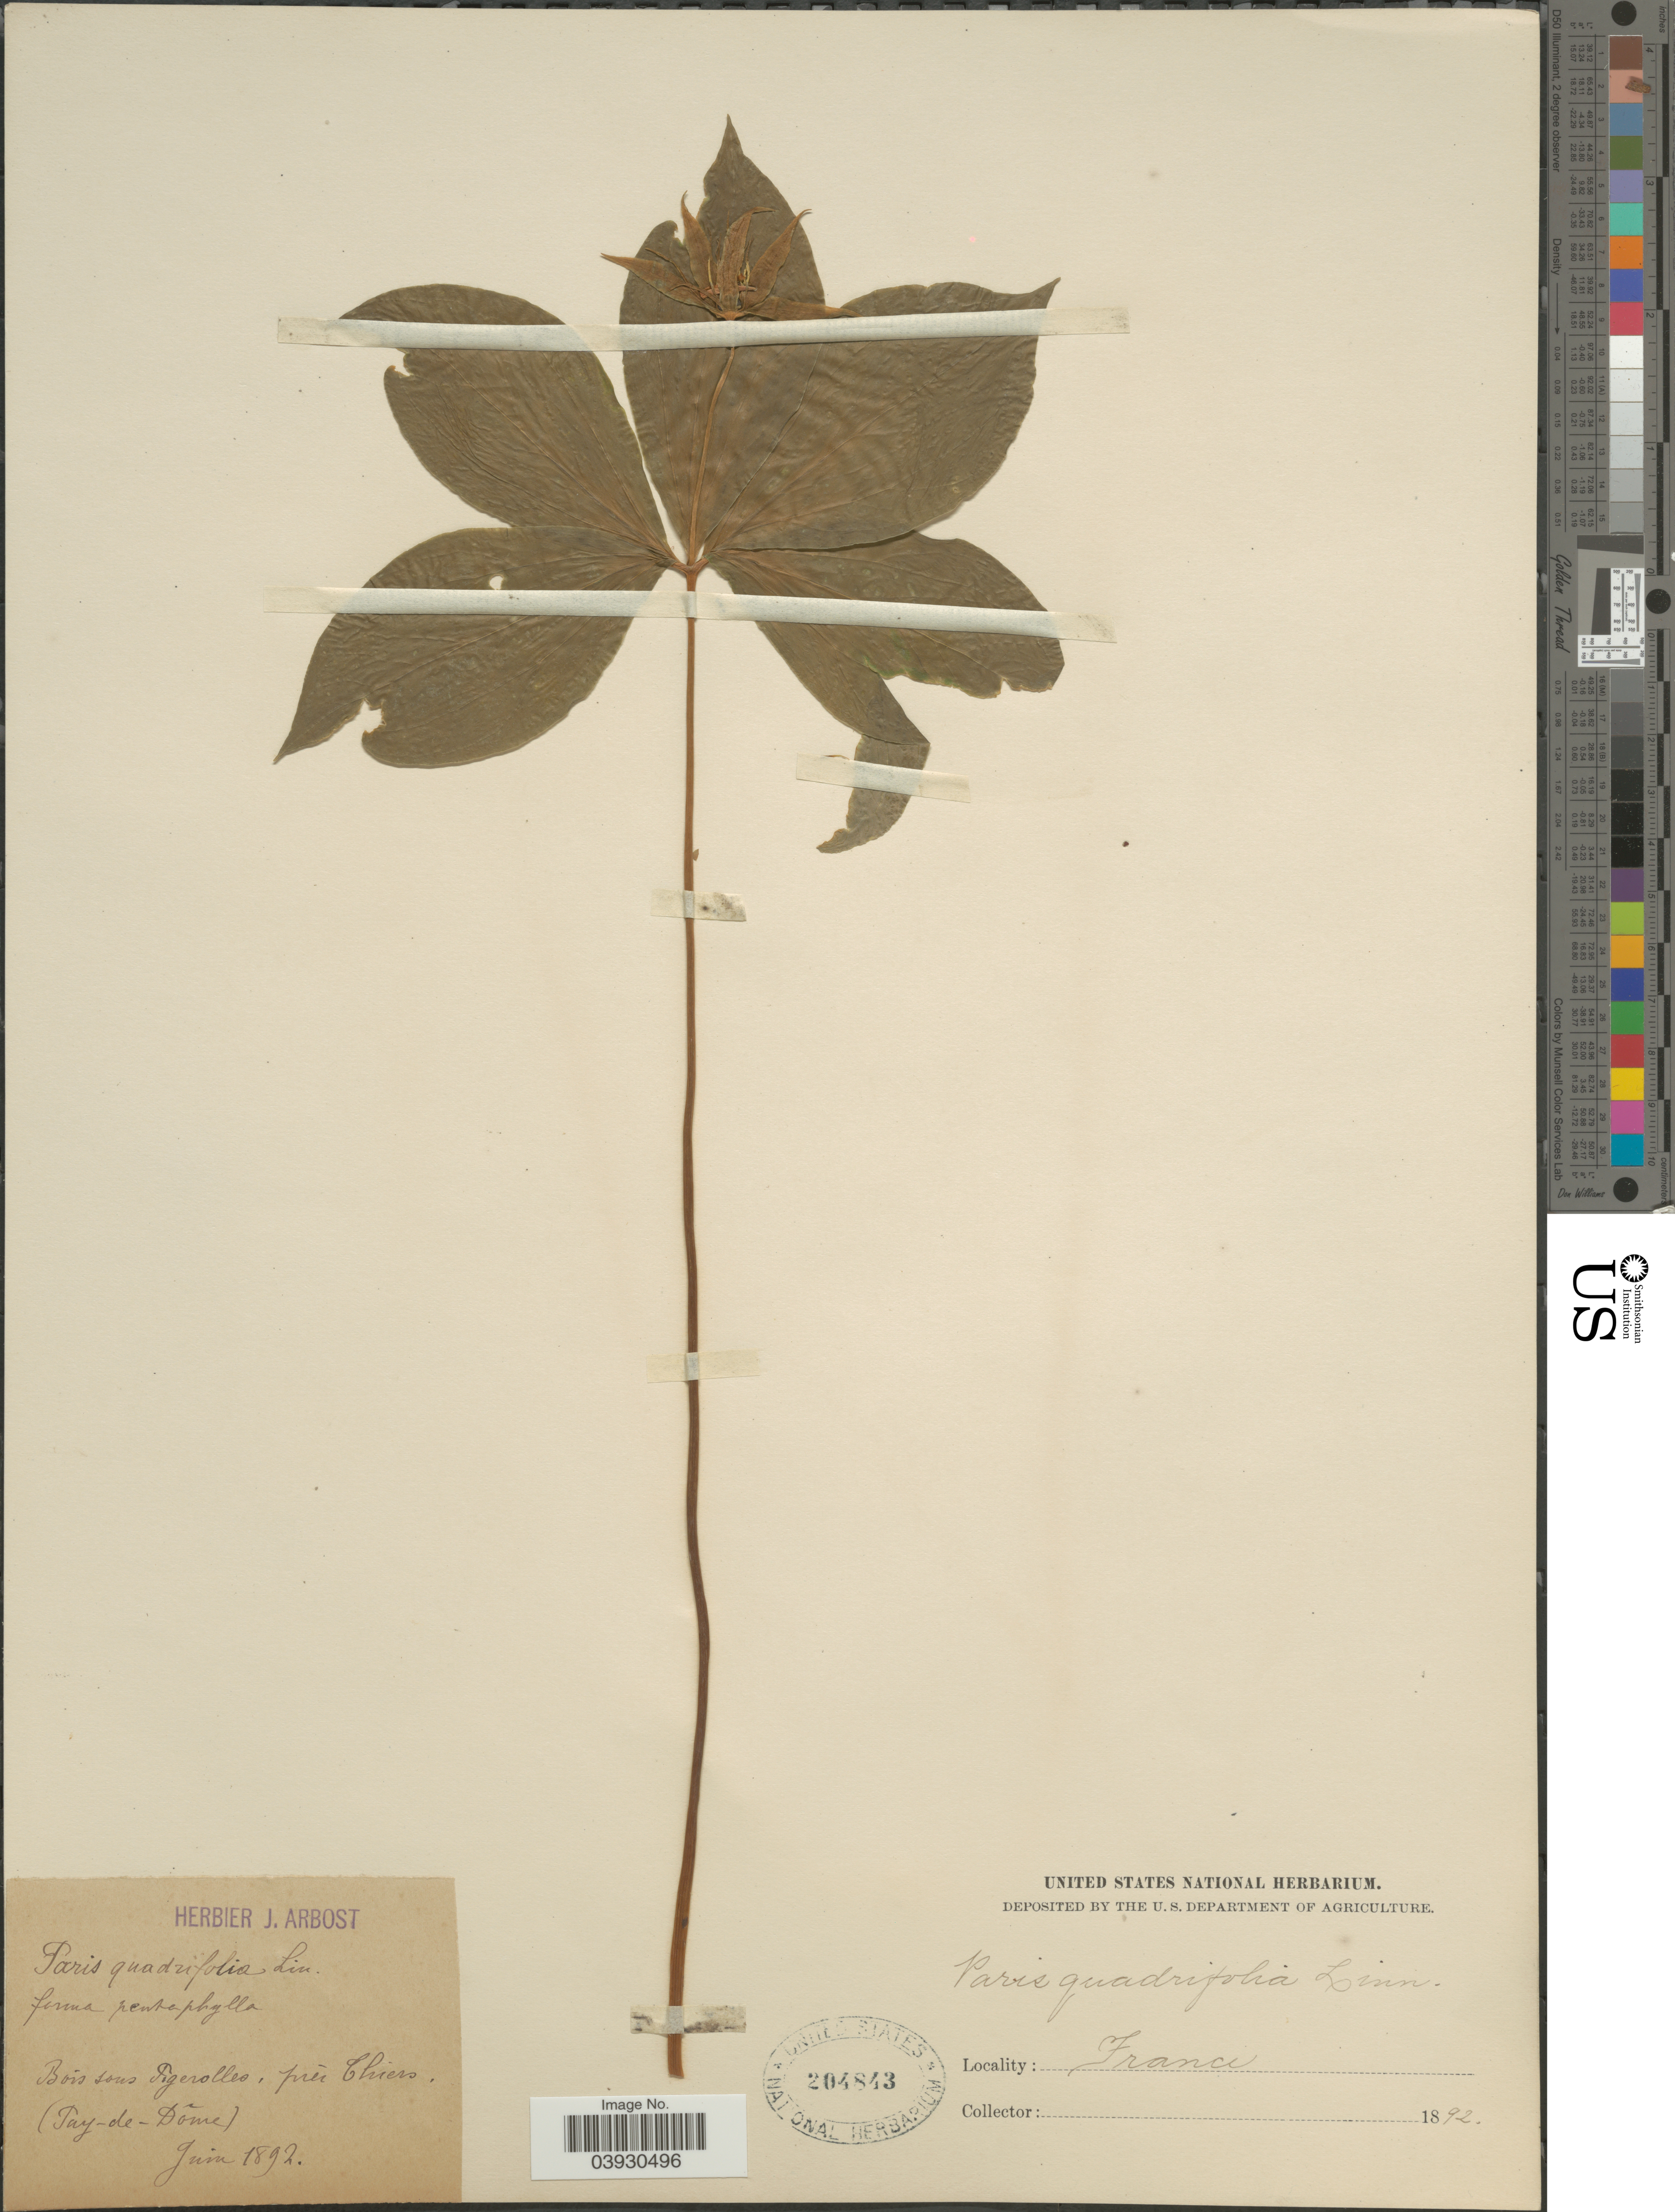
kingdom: Plantae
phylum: Tracheophyta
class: Liliopsida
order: Liliales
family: Melanthiaceae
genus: Paris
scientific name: Paris quadrifolia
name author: L.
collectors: ex herb. J. Arbost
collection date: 1892-06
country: France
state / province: Auvergne-Rhône-Alpes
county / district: Puy-de-Dôme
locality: Bois sous Tigerolles, près Chiers. (Puy-de-Dõme).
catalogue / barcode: US 204843